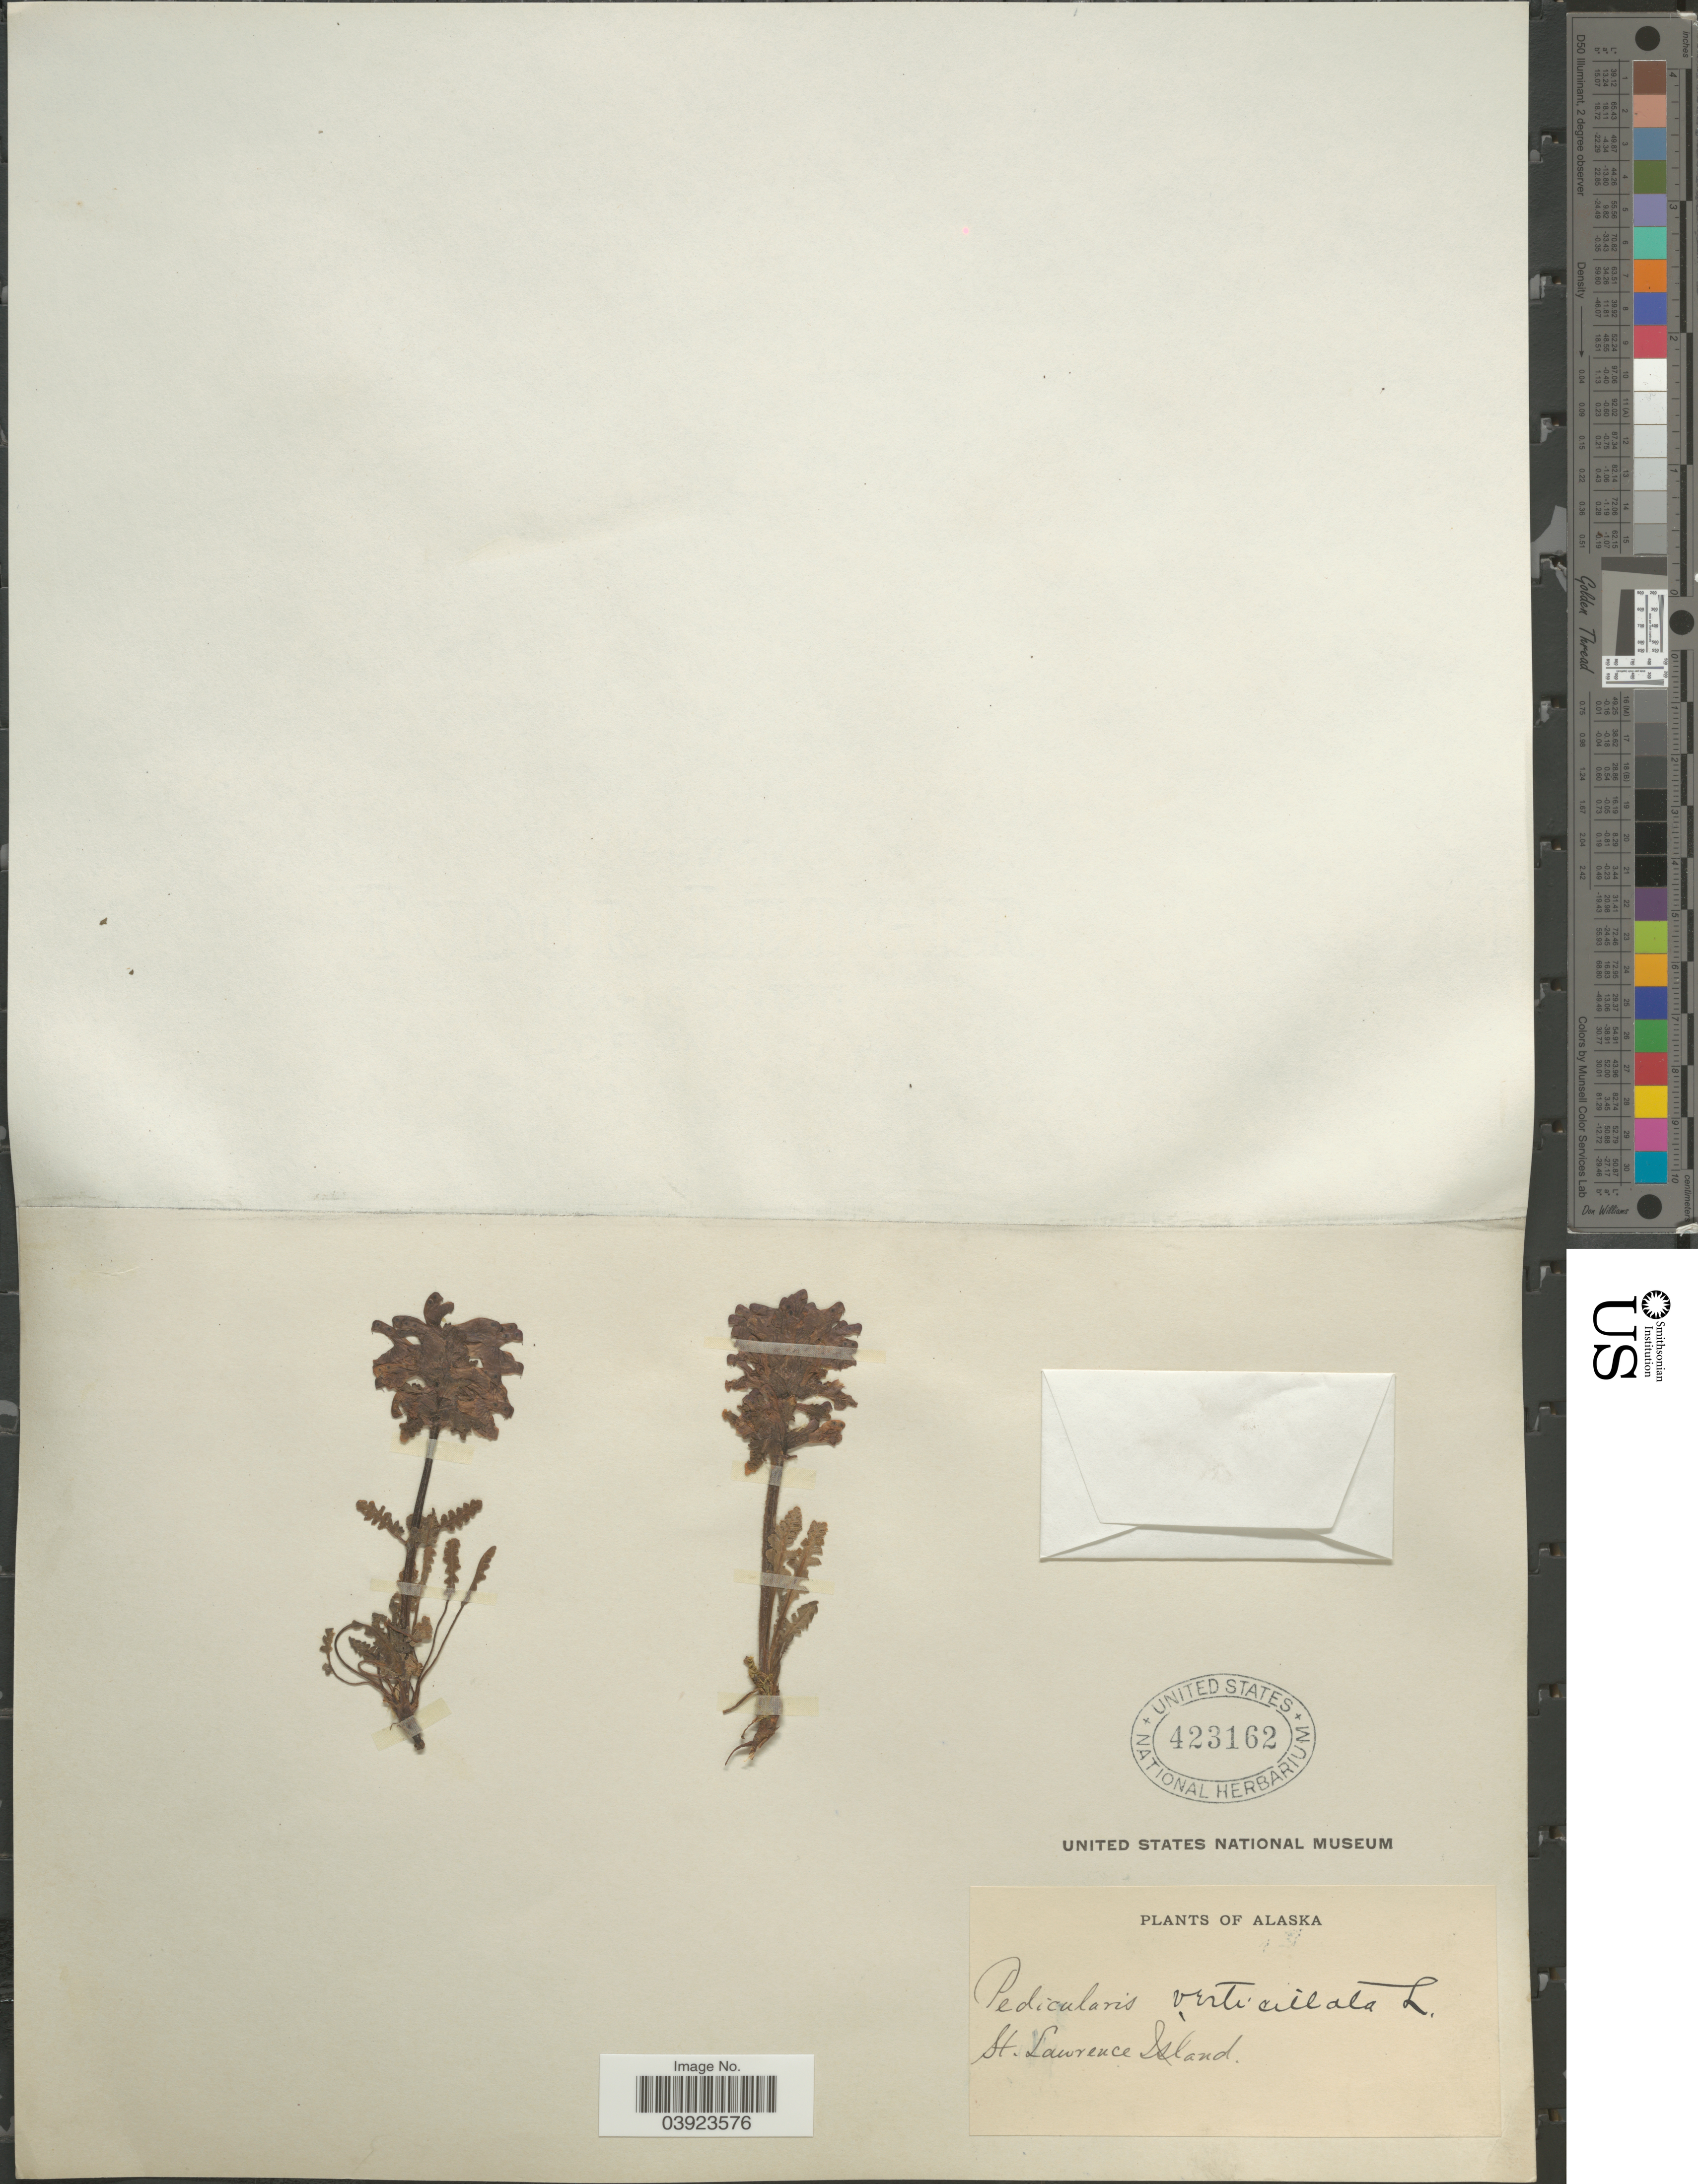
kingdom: Plantae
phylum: Tracheophyta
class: Magnoliopsida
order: Lamiales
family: Orobanchaceae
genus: Pedicularis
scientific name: Pedicularis verticillata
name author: L.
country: United States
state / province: Alaska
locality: St. Lawrence Island.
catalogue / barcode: US 423162